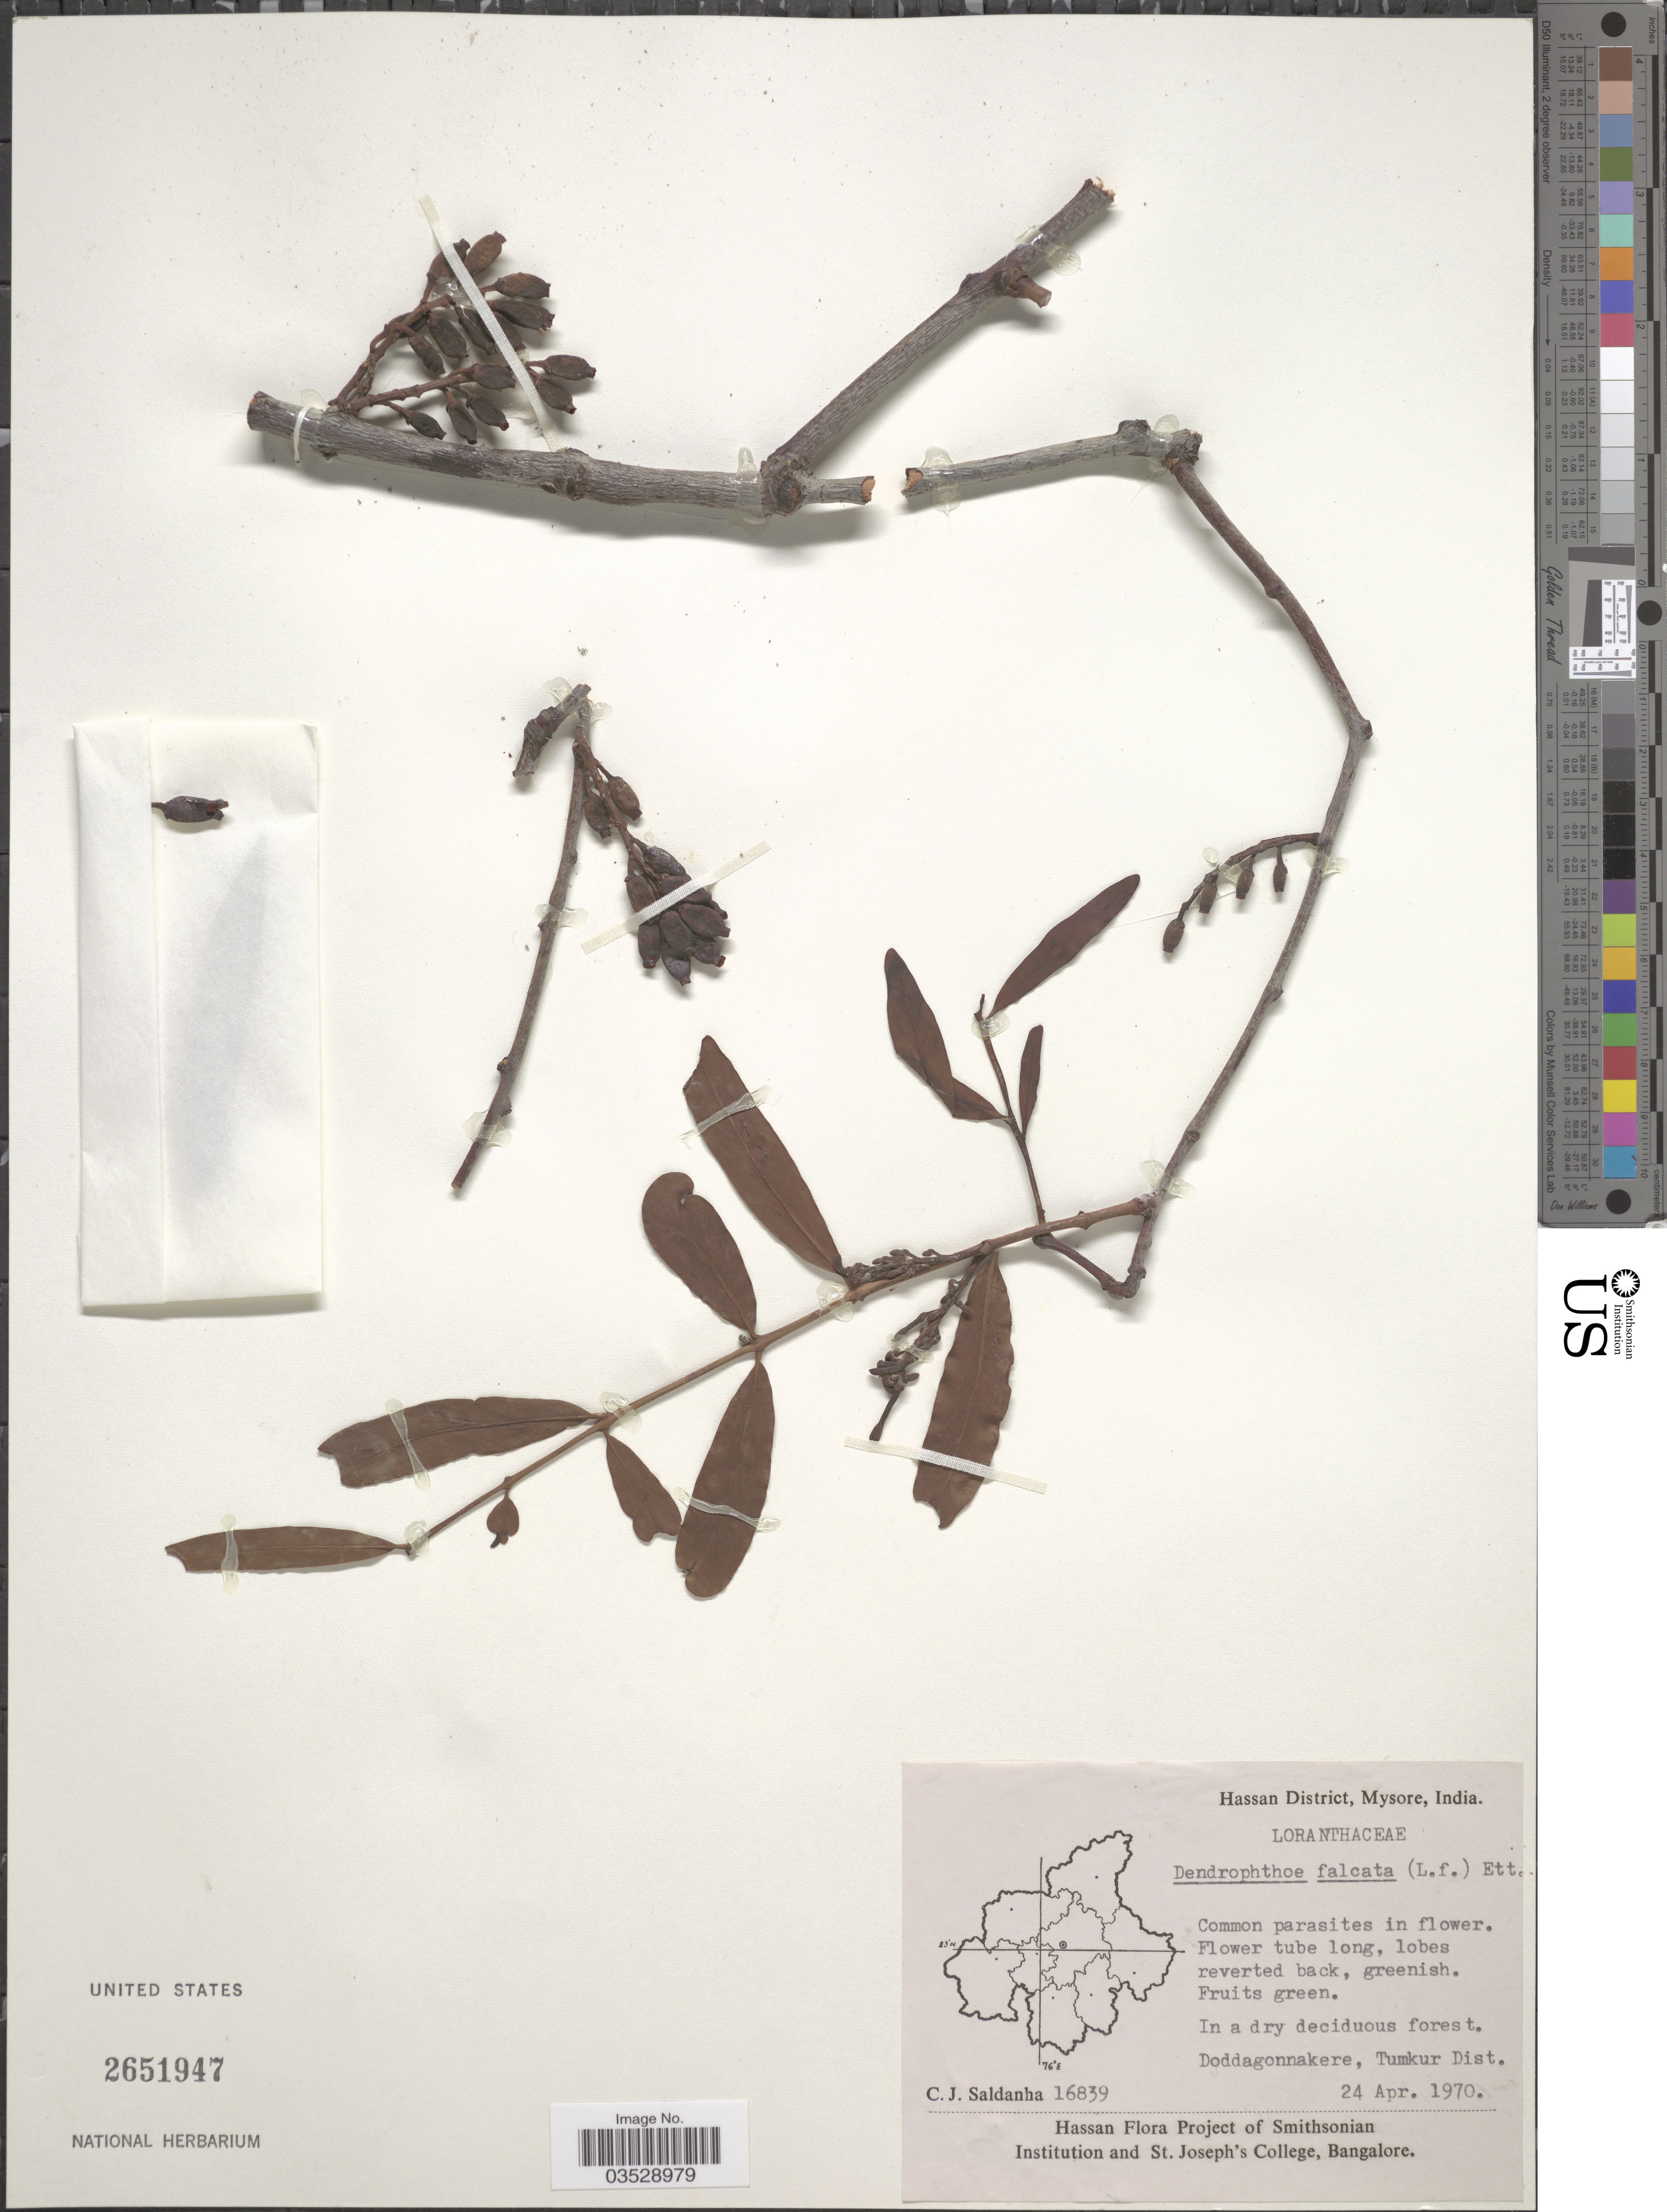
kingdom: Plantae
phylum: Tracheophyta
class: Magnoliopsida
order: Santalales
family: Loranthaceae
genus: Dendrophthoe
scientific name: Dendrophthoe falcata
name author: (L. f.) Ettingsh.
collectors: C. J. Saldanha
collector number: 16839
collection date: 1970-04-24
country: India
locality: Hassan District, Mysore. Doddagonnakere, Tumkur Dist.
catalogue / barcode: US 2651947